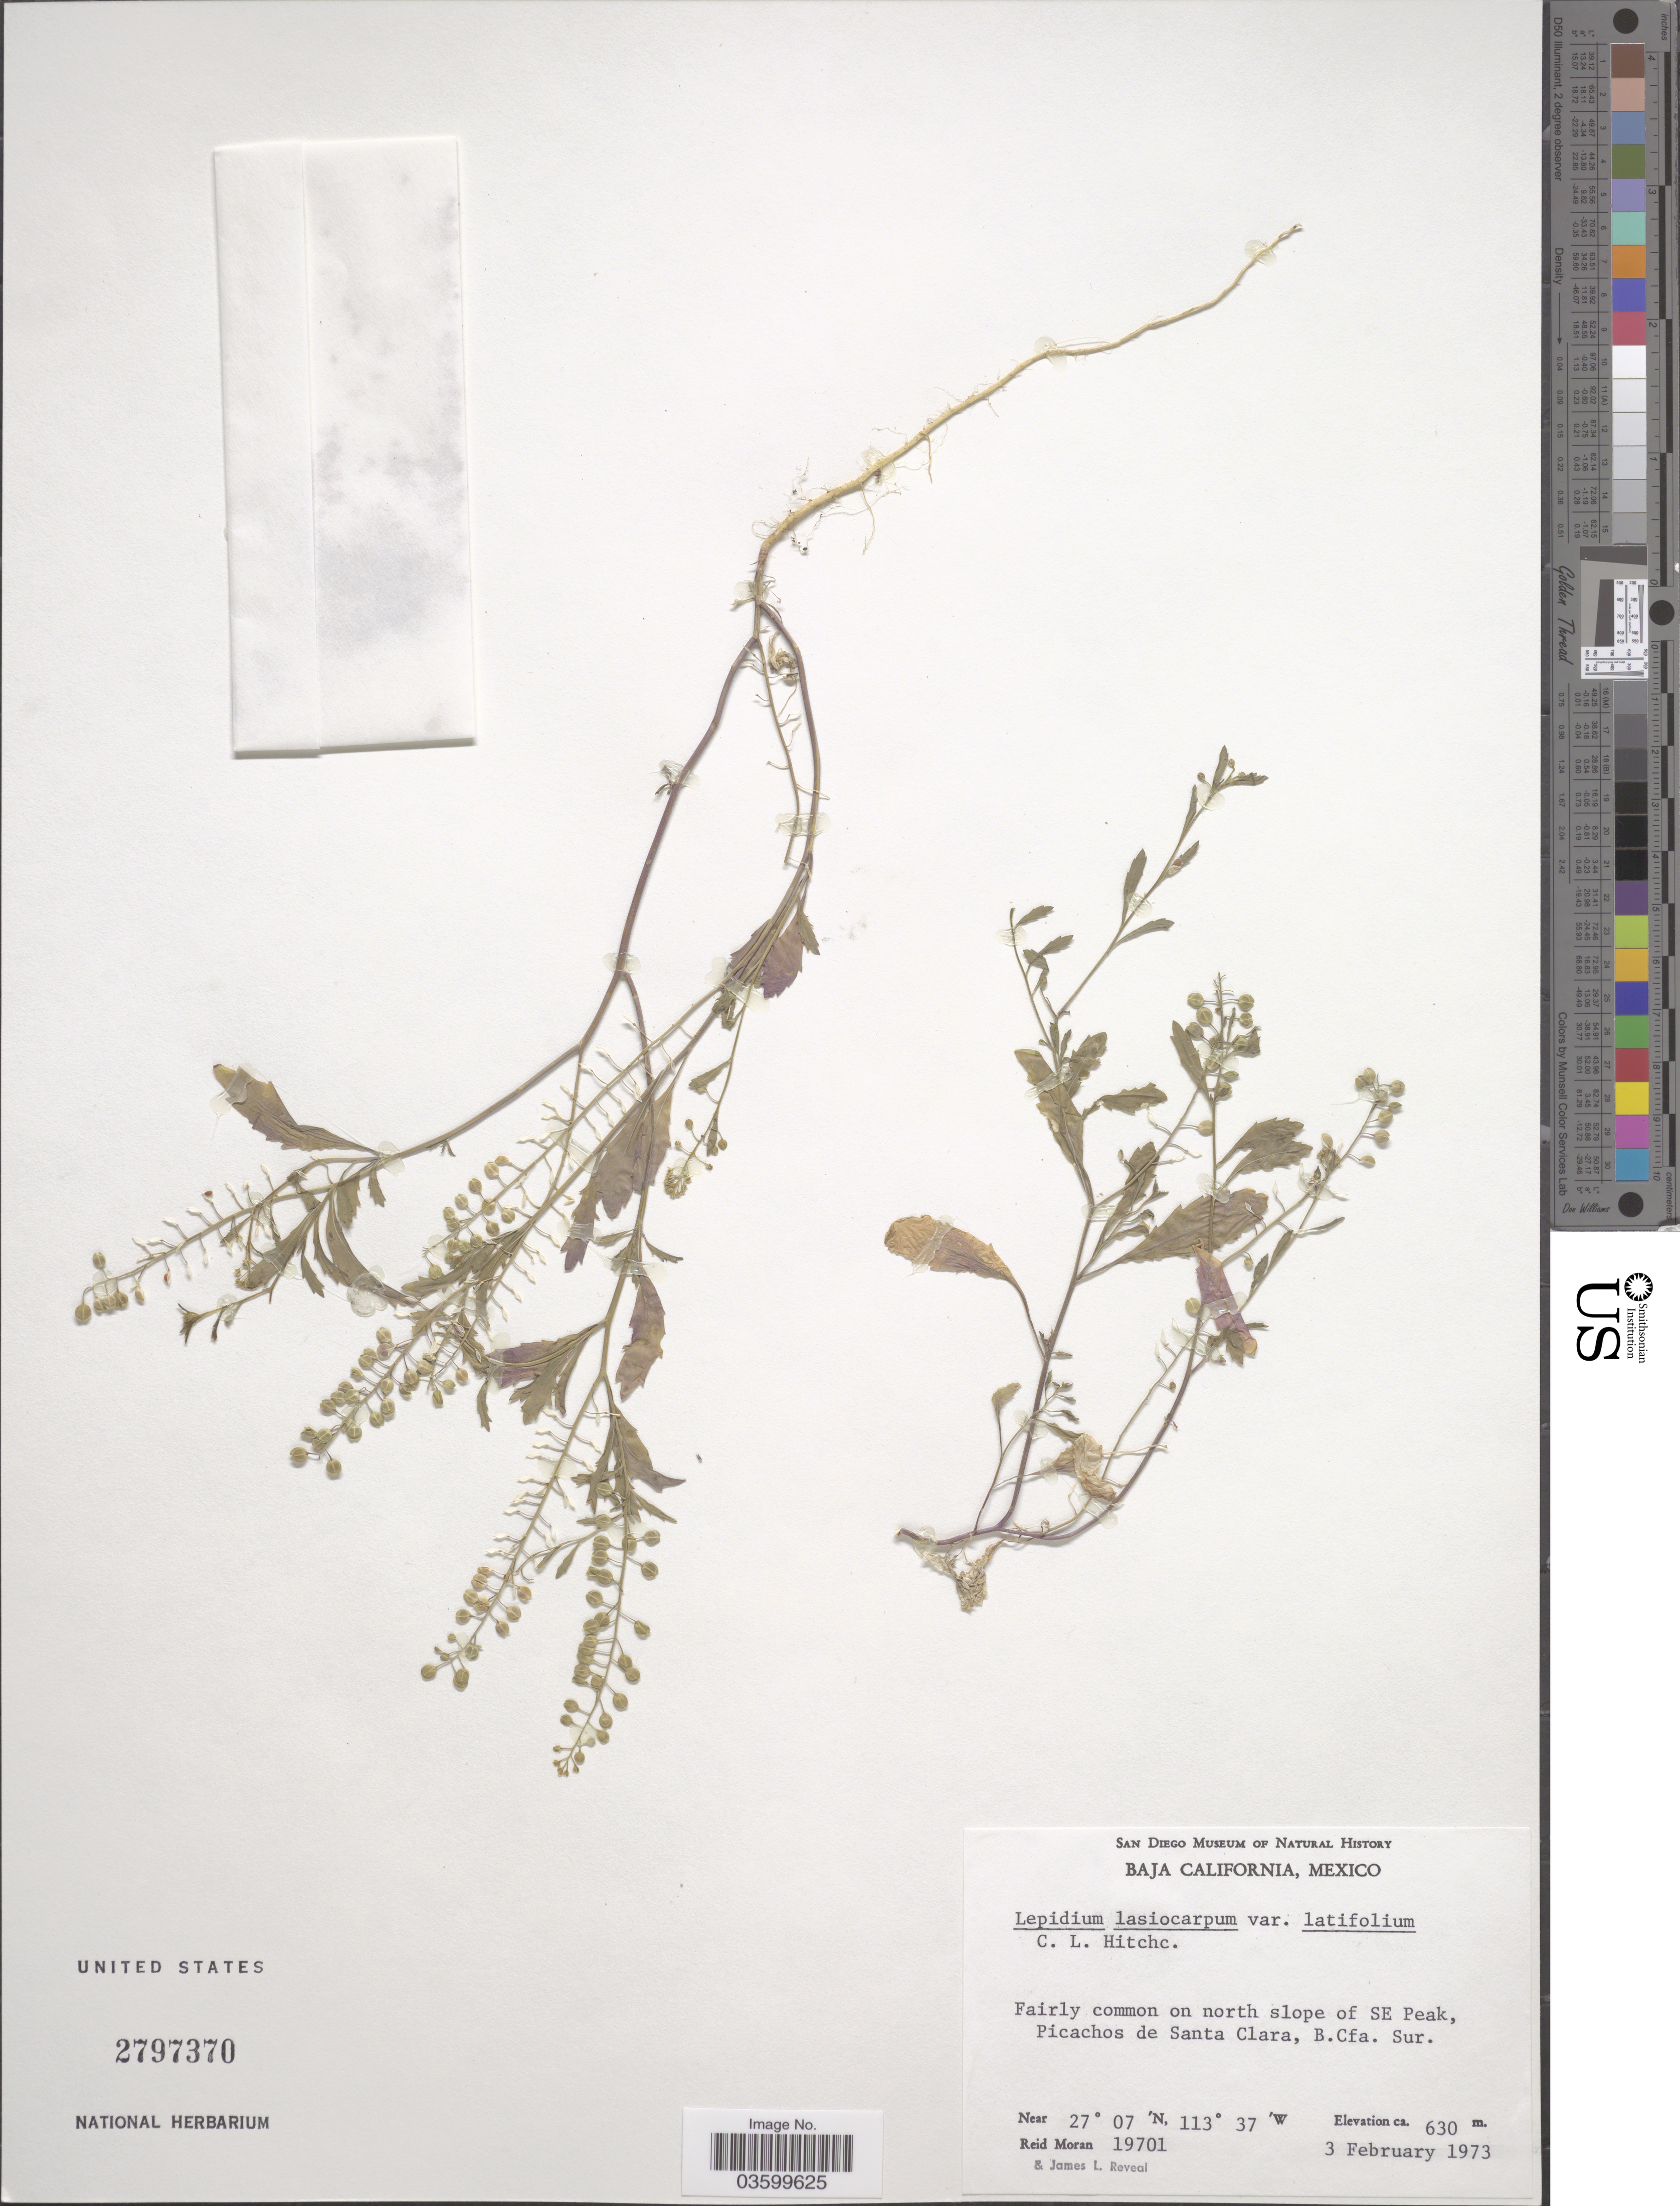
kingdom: Plantae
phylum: Tracheophyta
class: Magnoliopsida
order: Brassicales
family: Brassicaceae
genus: Lepidium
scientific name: Lepidium lasiocarpum var. latifolium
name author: C.L. Hitchc.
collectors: R. Moran & J. L. Reveal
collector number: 19701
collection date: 1973-02-03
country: Mexico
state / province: Baja California Sur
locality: North slope of SE Peak, Picachos de Santa Clara.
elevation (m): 630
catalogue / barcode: US 2797370